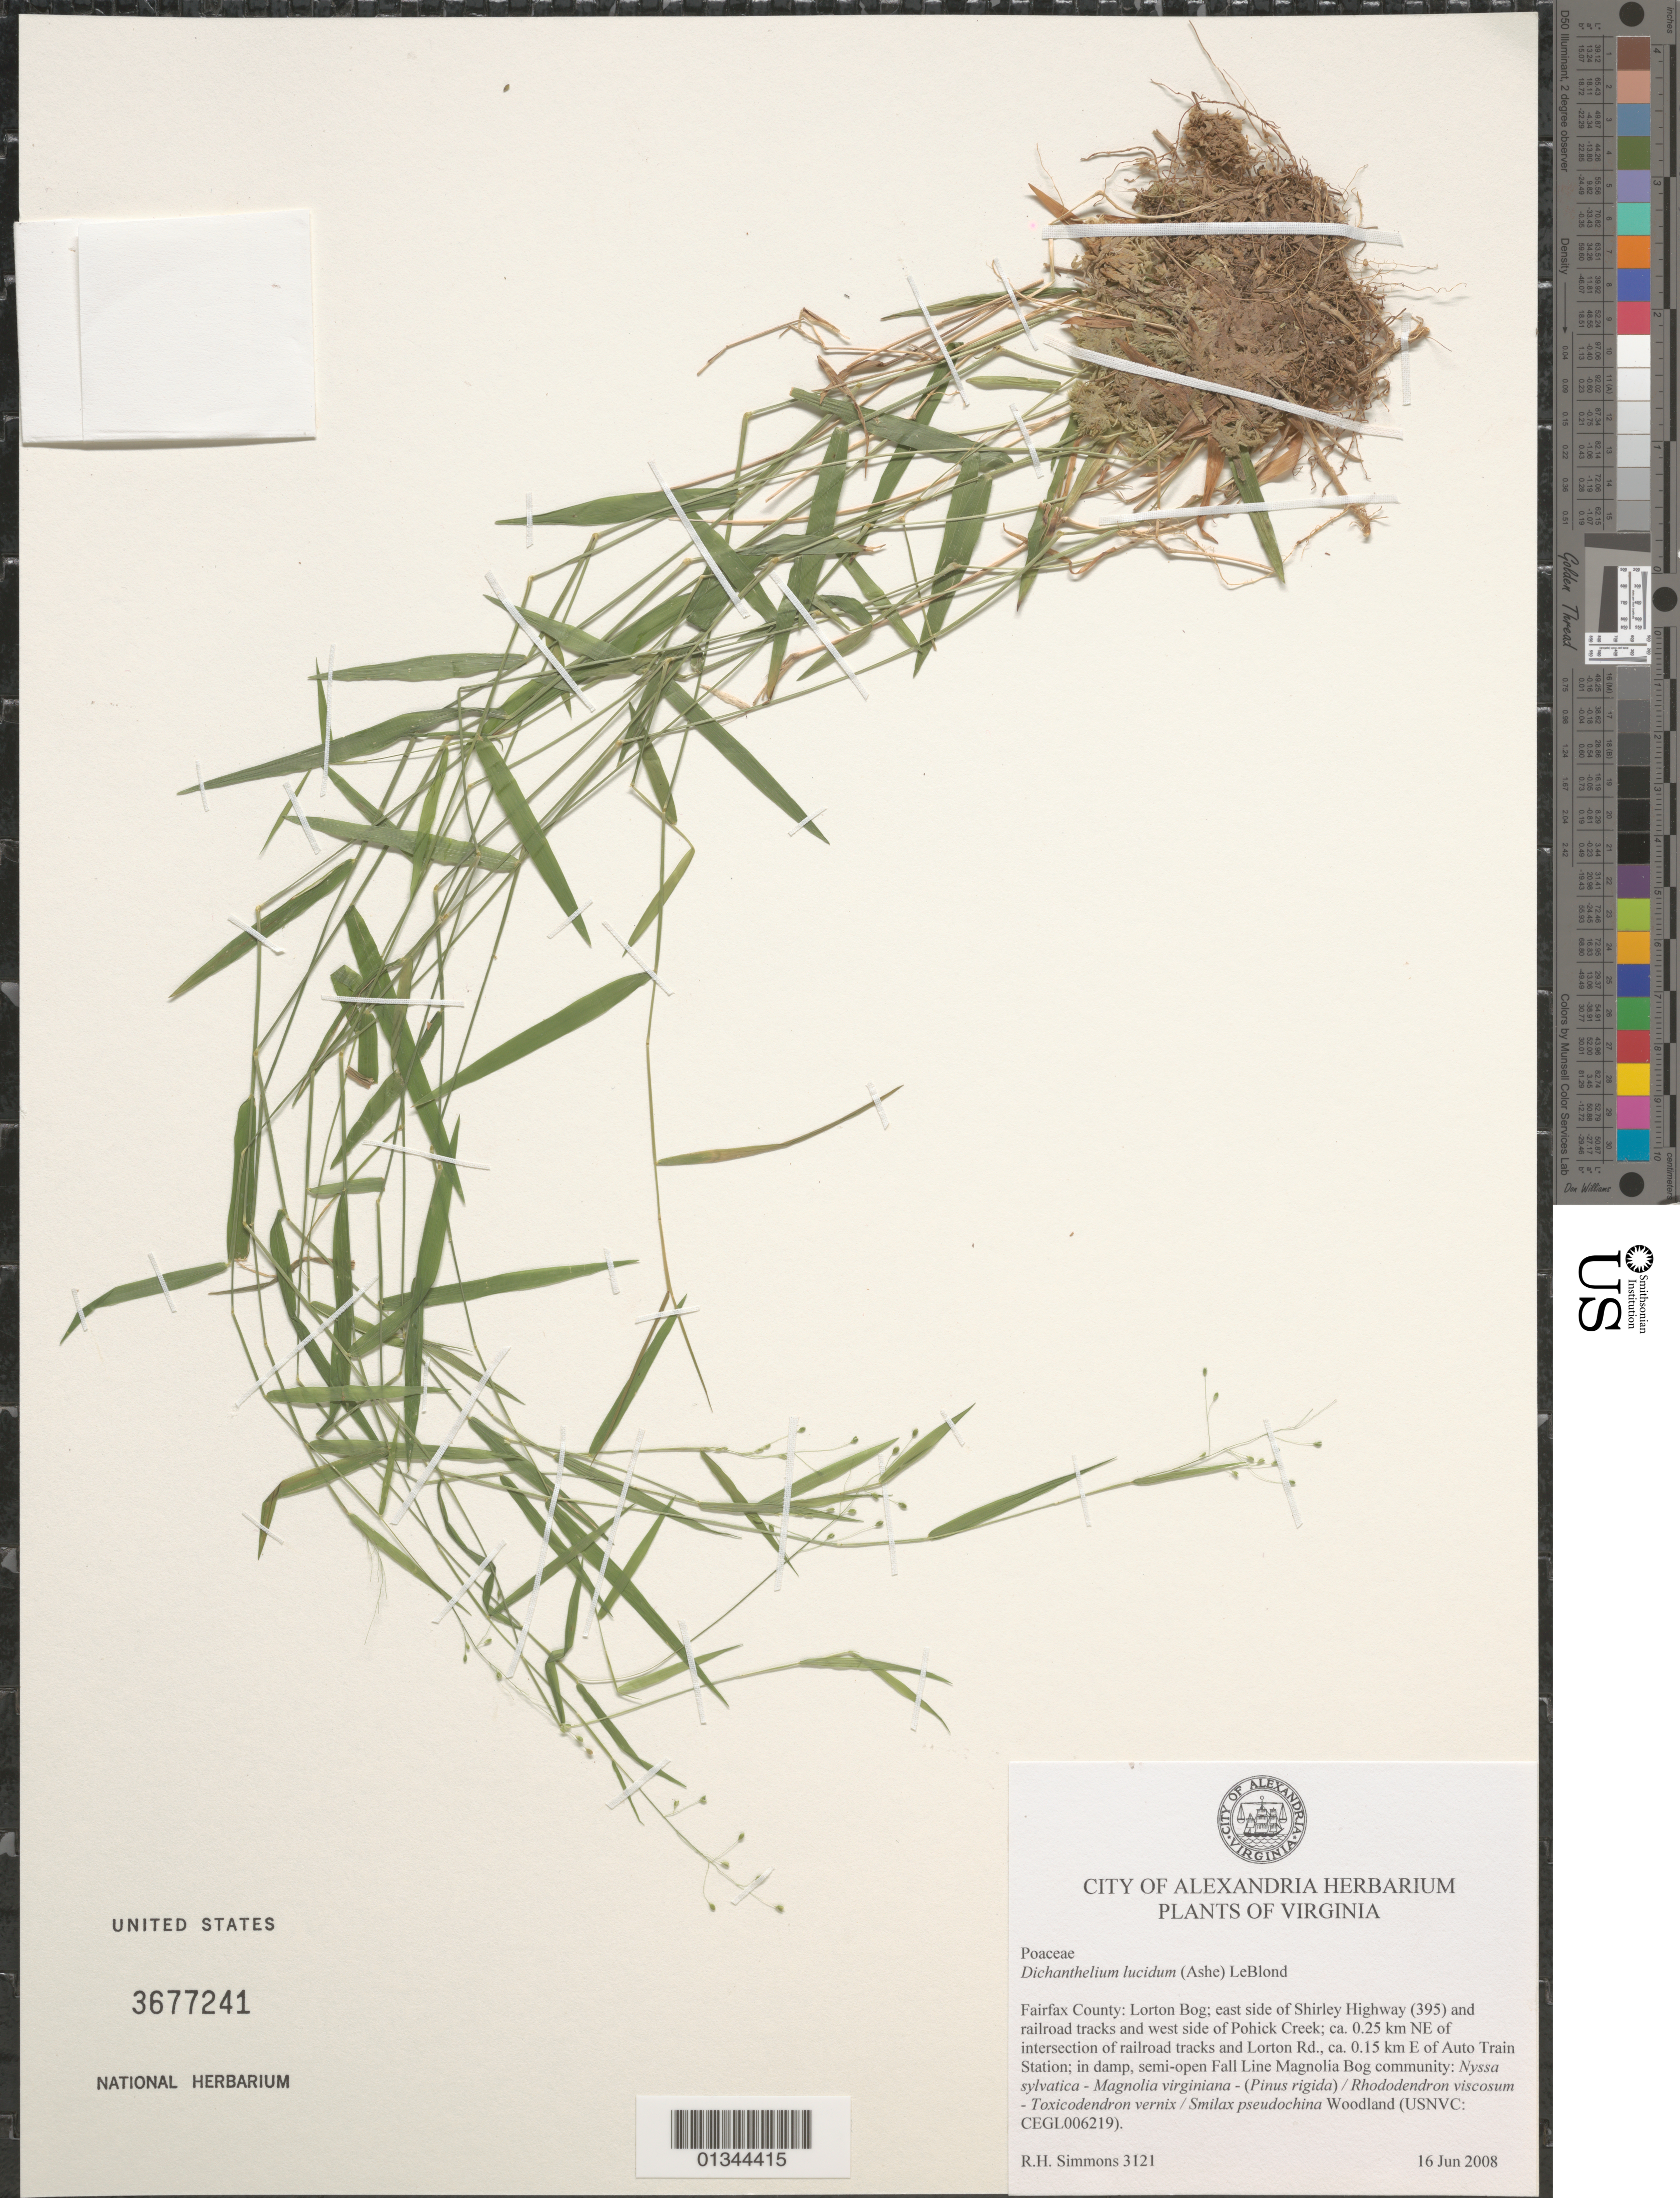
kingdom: Plantae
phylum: Tracheophyta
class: Liliopsida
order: Poales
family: Poaceae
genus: Dichanthelium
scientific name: Dichanthelium lucidum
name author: (Ashe) LeBlond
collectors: R. H. Simmons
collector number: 3121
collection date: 2008-06-16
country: United States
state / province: Virginia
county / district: Fairfax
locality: Lorton Bog; east side of Shirley Highway (395) and railroad tracks and west side of Pohick Creek; ca. 0.25 km NE of intersection of railroad tracks and Lorton Rd., ca. 0.15 km E of Auto Train Station.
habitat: Woodland.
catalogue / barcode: US 3677241